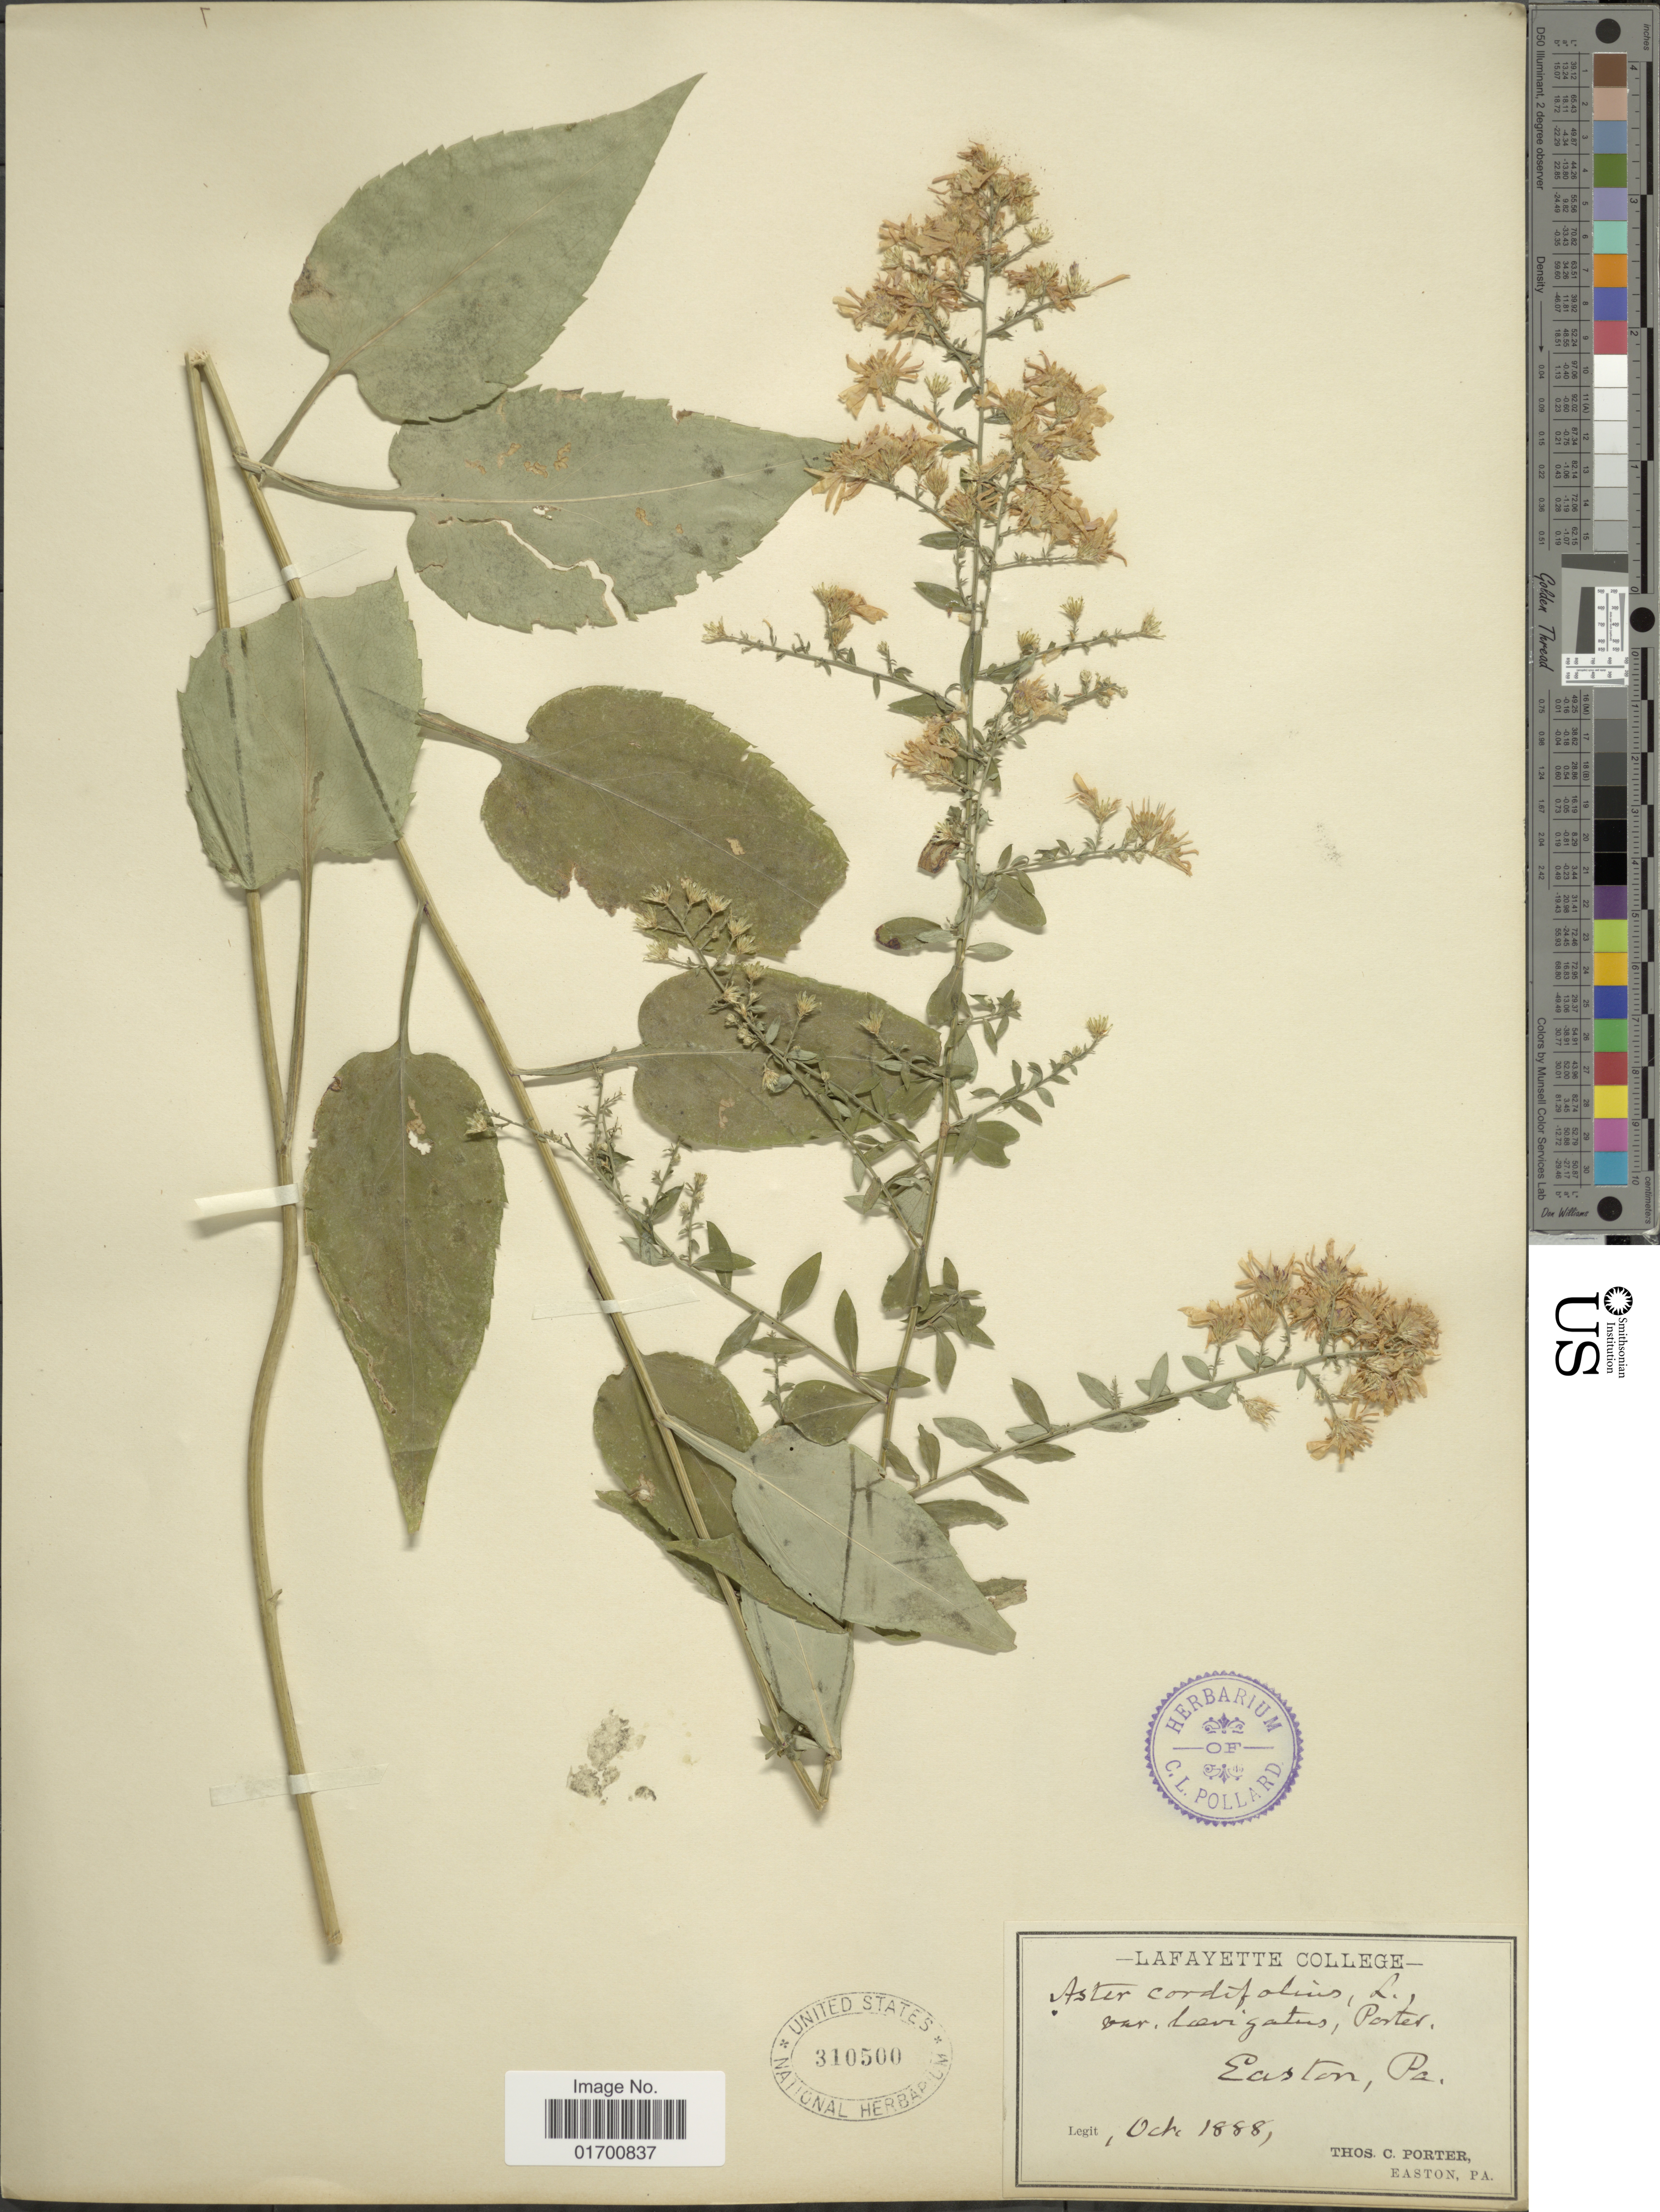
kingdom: Plantae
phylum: Tracheophyta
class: Magnoliopsida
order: Asterales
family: Asteraceae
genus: Symphyotrichum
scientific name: Symphyotrichum lowrieanum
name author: (Porter) G.L. Nesom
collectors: T. C. Porter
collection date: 1888-10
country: United States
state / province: Pennsylvania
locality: Easton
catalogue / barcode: US 310500